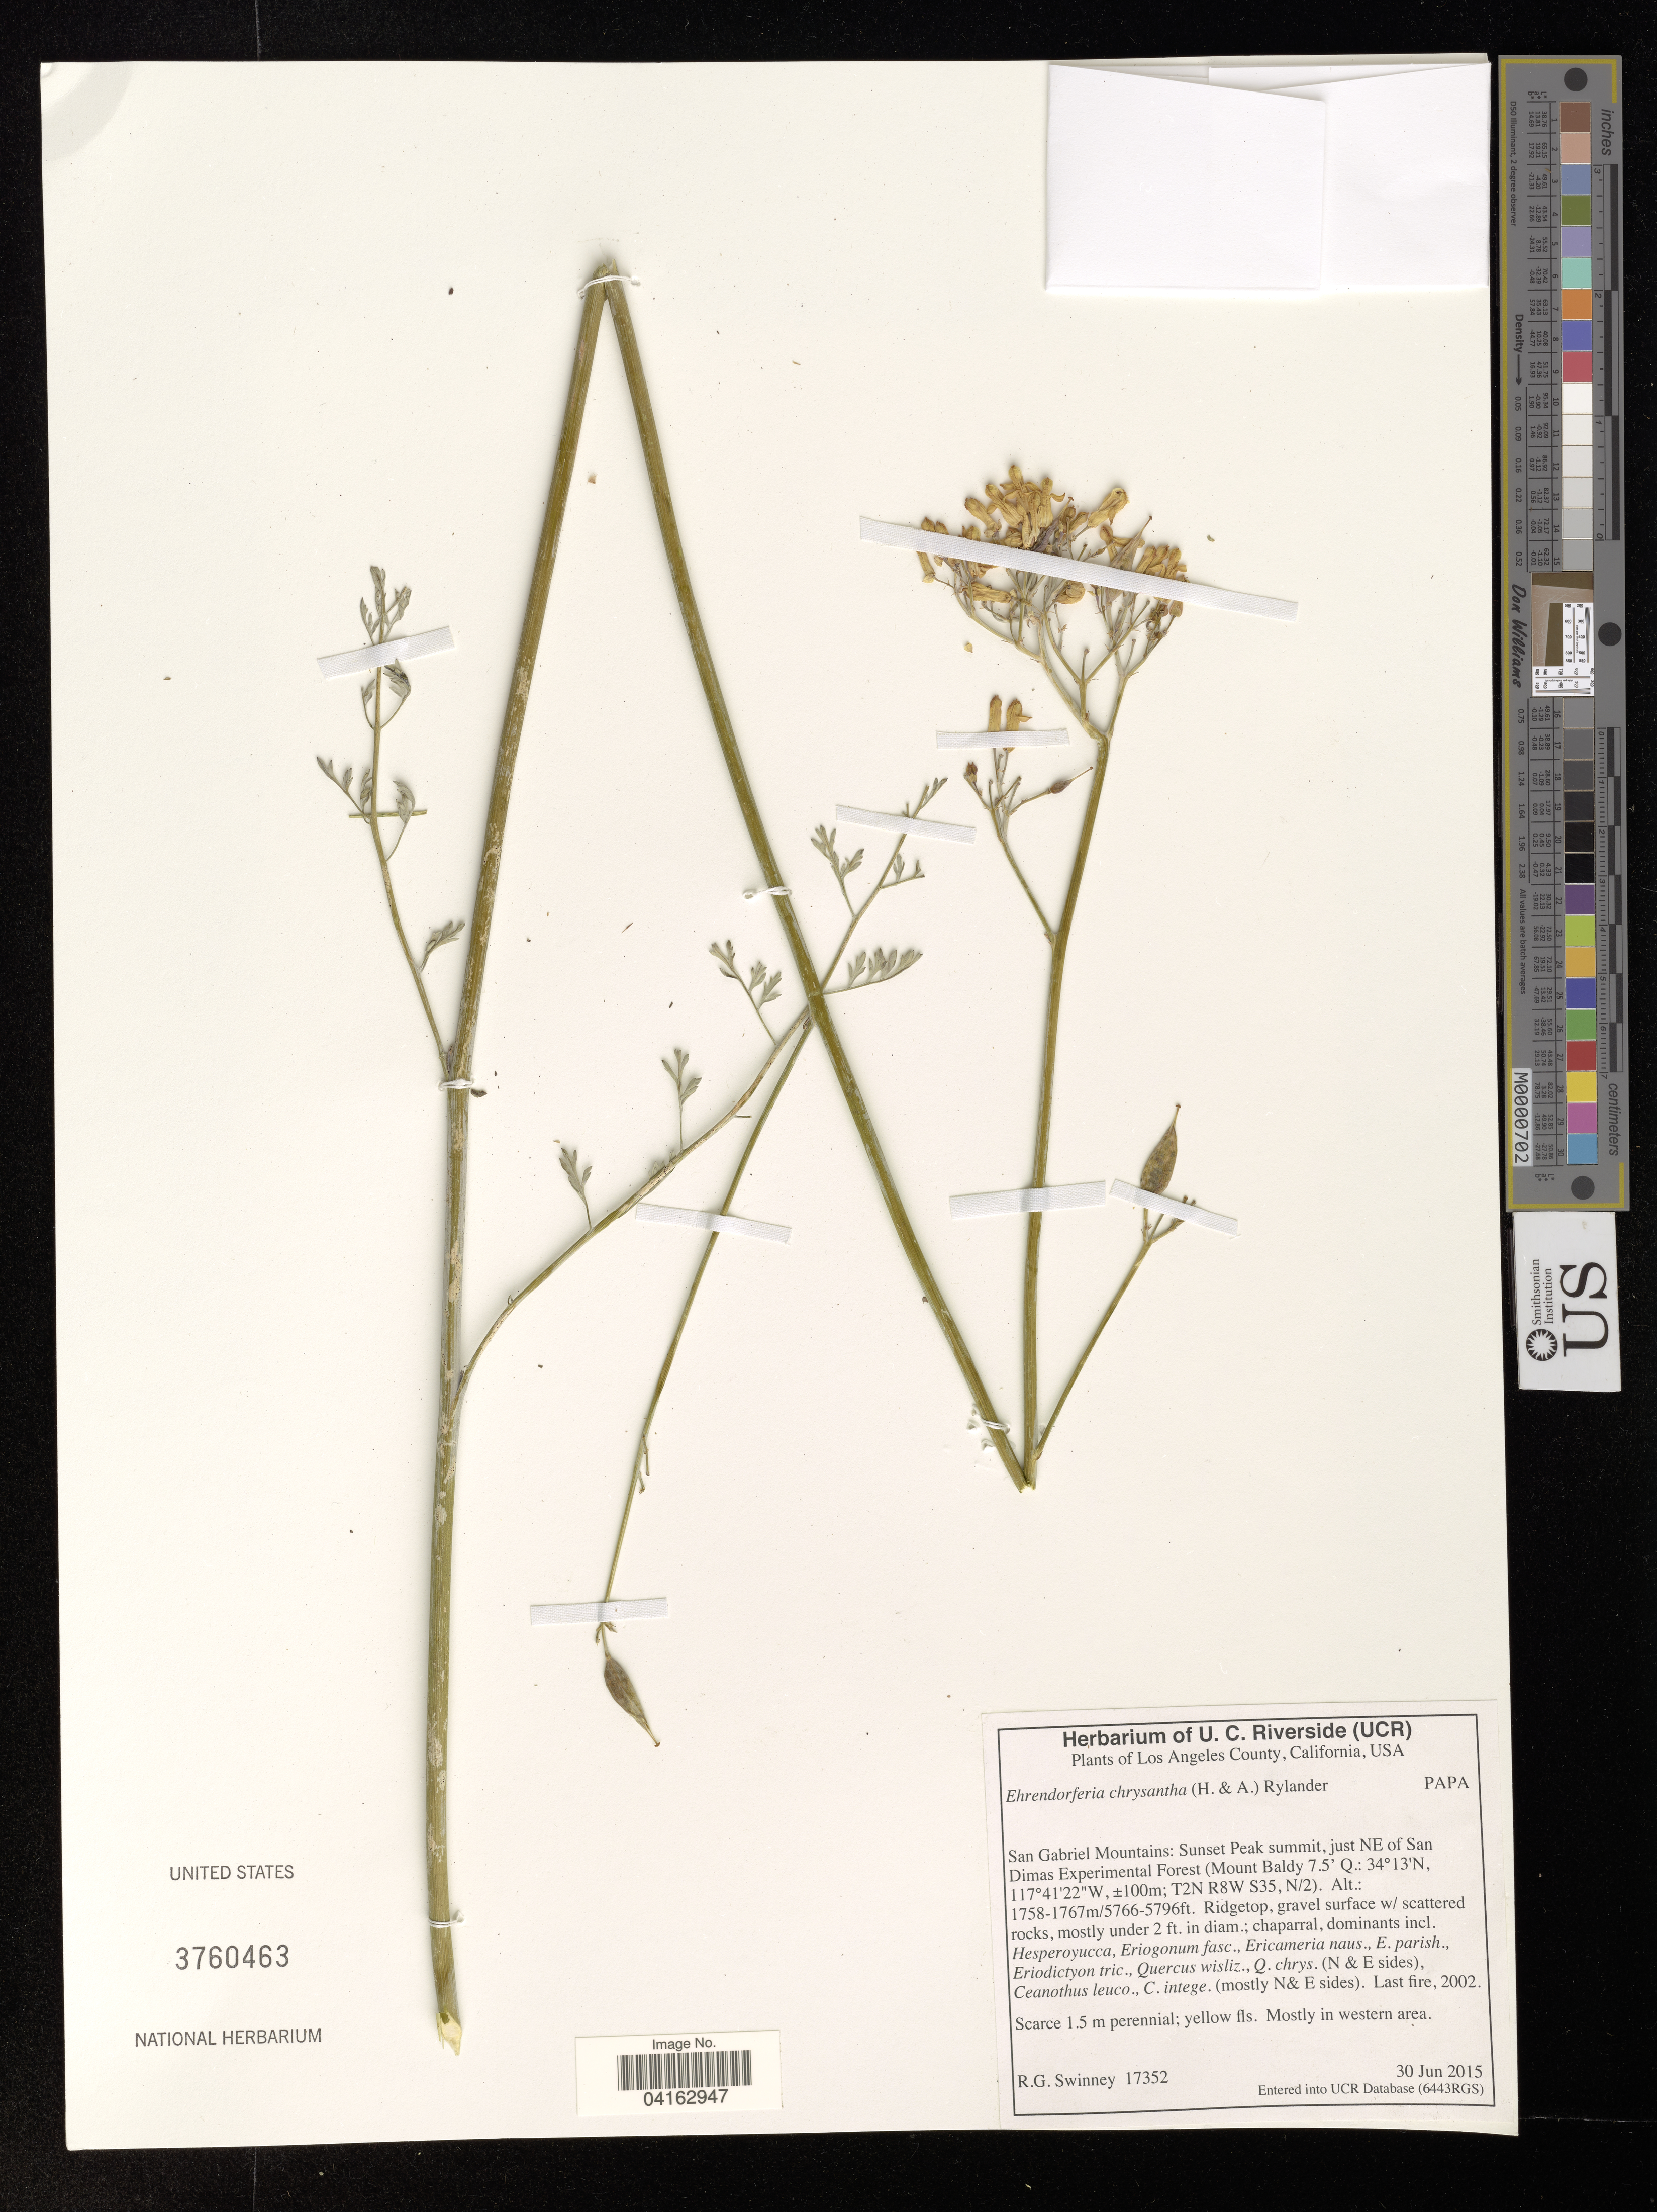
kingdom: Plantae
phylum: Tracheophyta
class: Magnoliopsida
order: Ranunculales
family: Papaveraceae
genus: Ehrendorferia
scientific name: Ehrendorferia chrysantha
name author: (Hook. & Arn.) Rylander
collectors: R. Swinney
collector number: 17352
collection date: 2015-06-30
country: United States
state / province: California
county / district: Los Angeles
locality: Los Angeles County. San Gabriel Mountains: Sunset Peak summit, just NE of San Dimas Experimental Forest (Mount Baldy 7.5' Q.).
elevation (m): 1758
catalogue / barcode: US 3760463